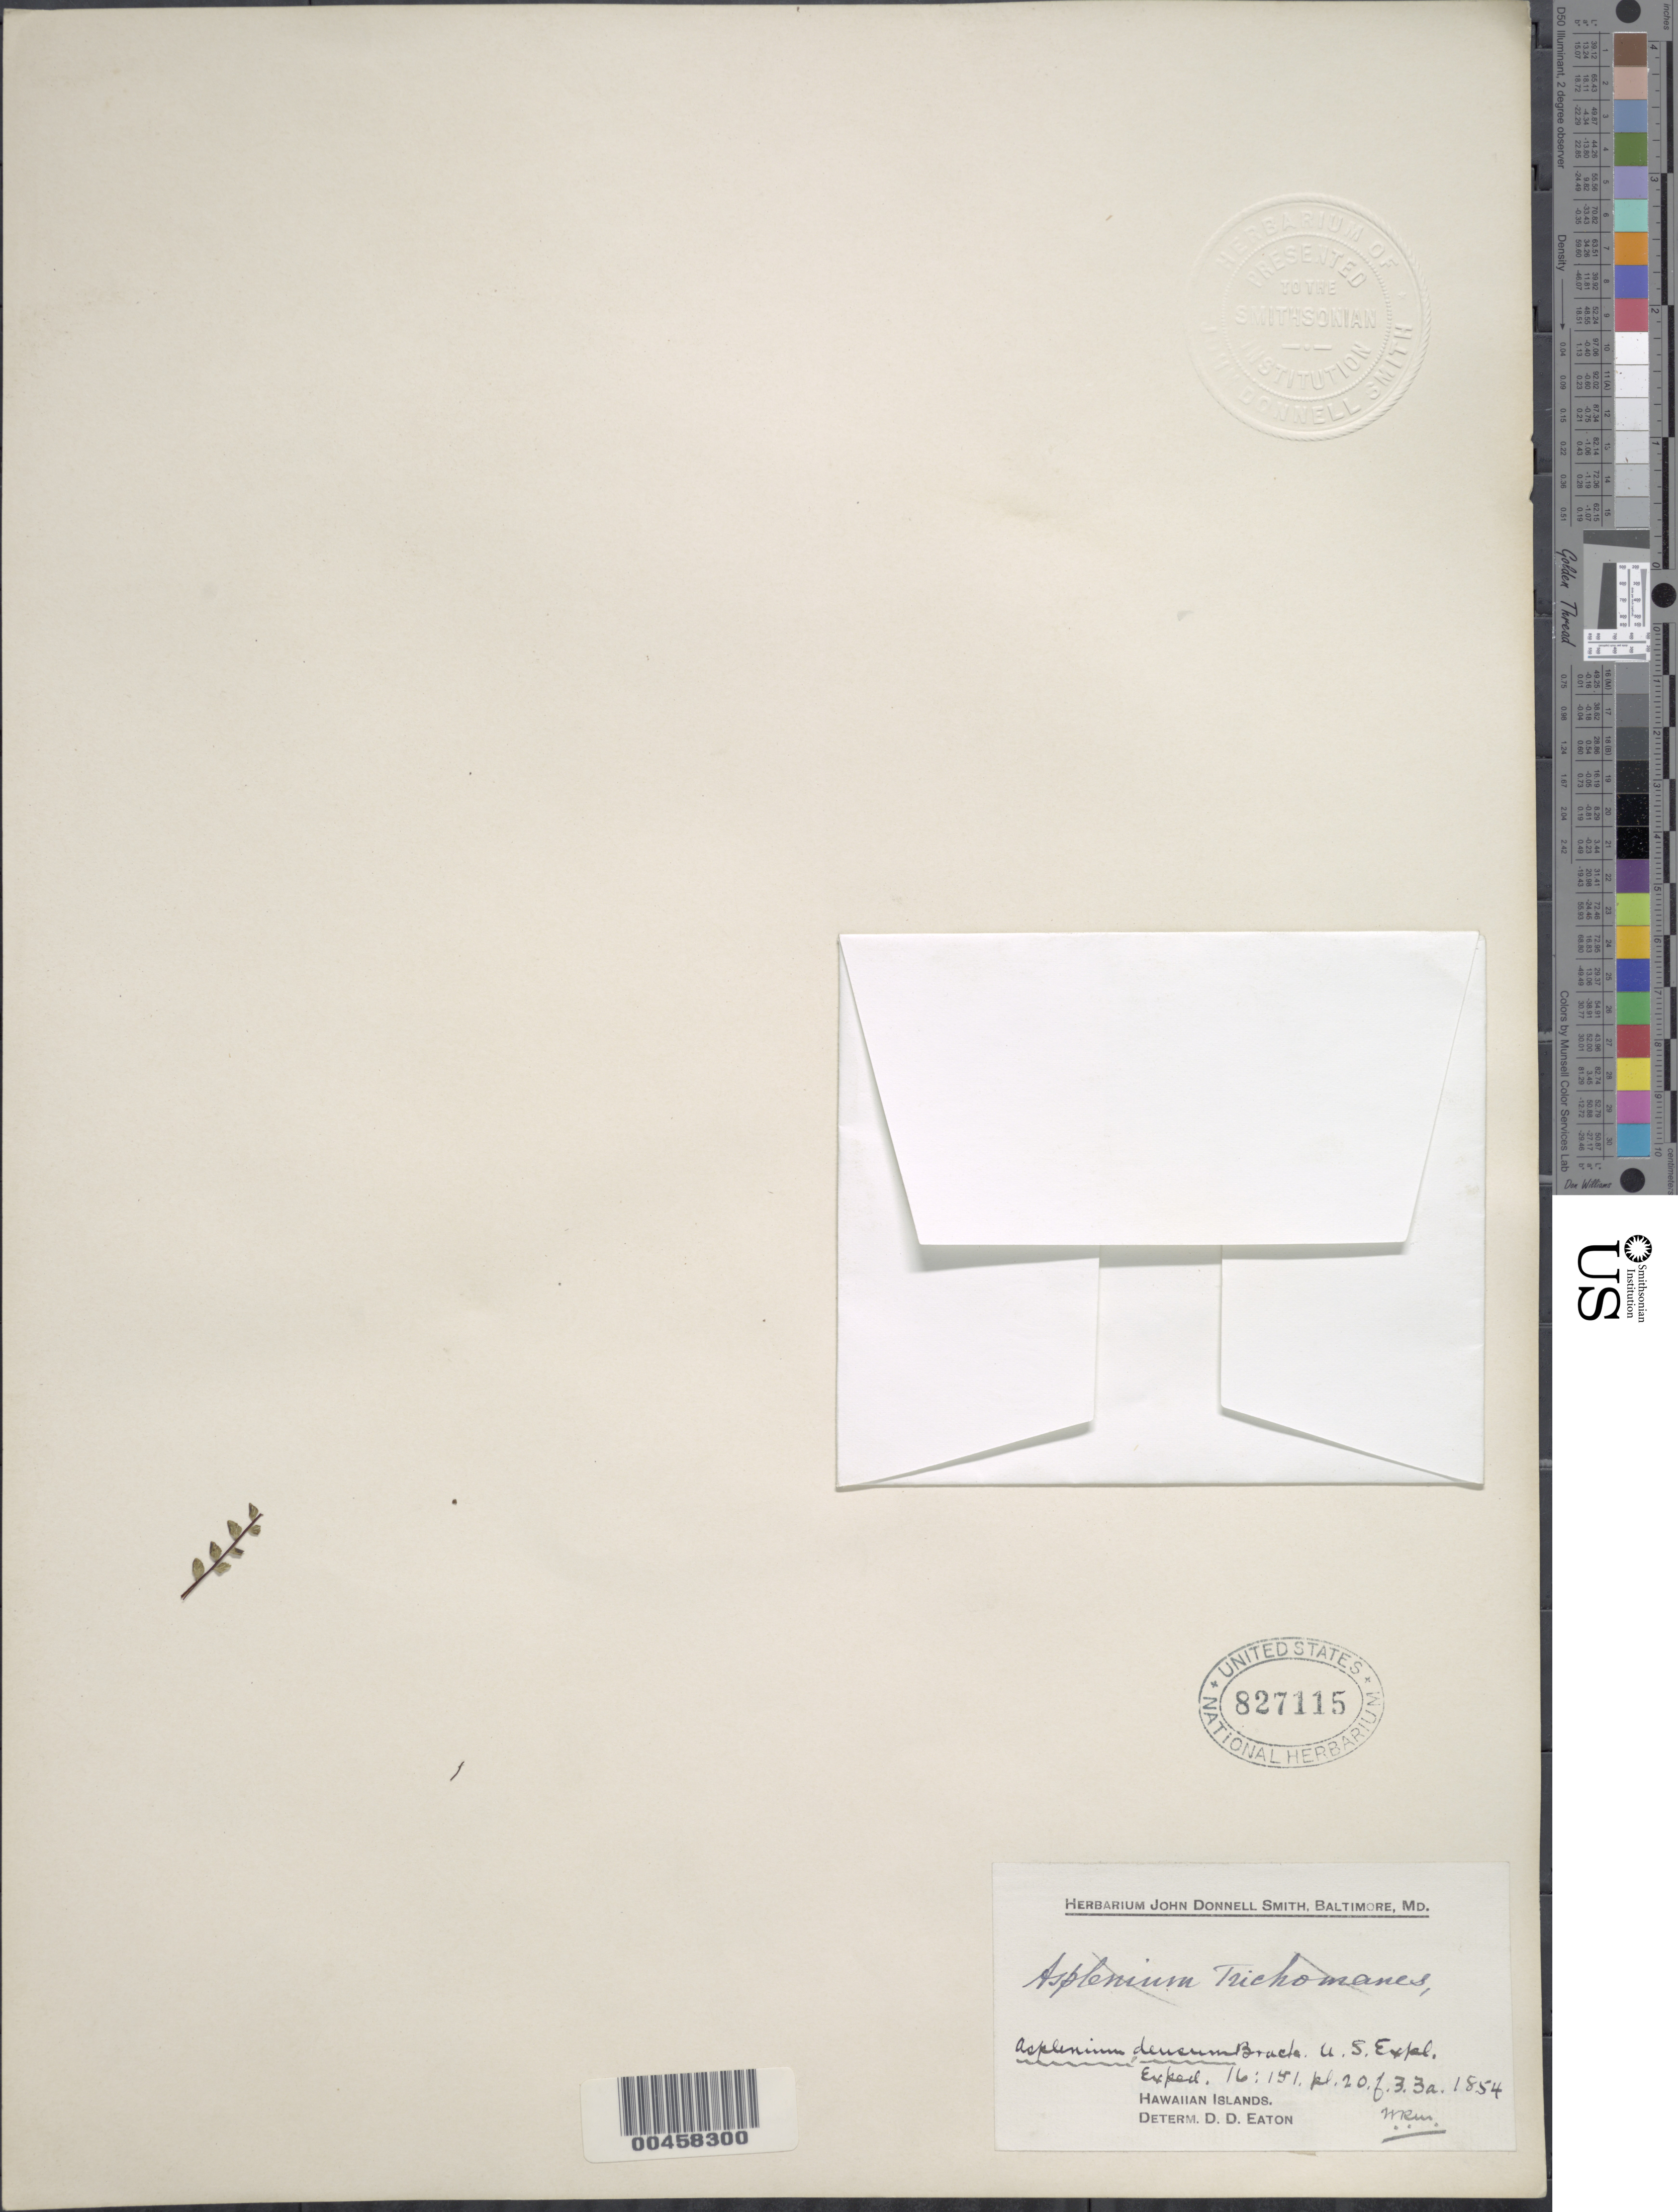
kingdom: Plantae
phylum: Tracheophyta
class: Polypodiopsida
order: Polypodiales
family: Aspleniaceae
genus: Asplenium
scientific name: Asplenium trichomanes subsp. densum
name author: (Brack.) W.H. Wagner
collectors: J. Donnell Smith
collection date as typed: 1854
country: United States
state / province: Hawaii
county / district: Kauai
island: Kaua'i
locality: Hawaiian Islands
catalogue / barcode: US 827115